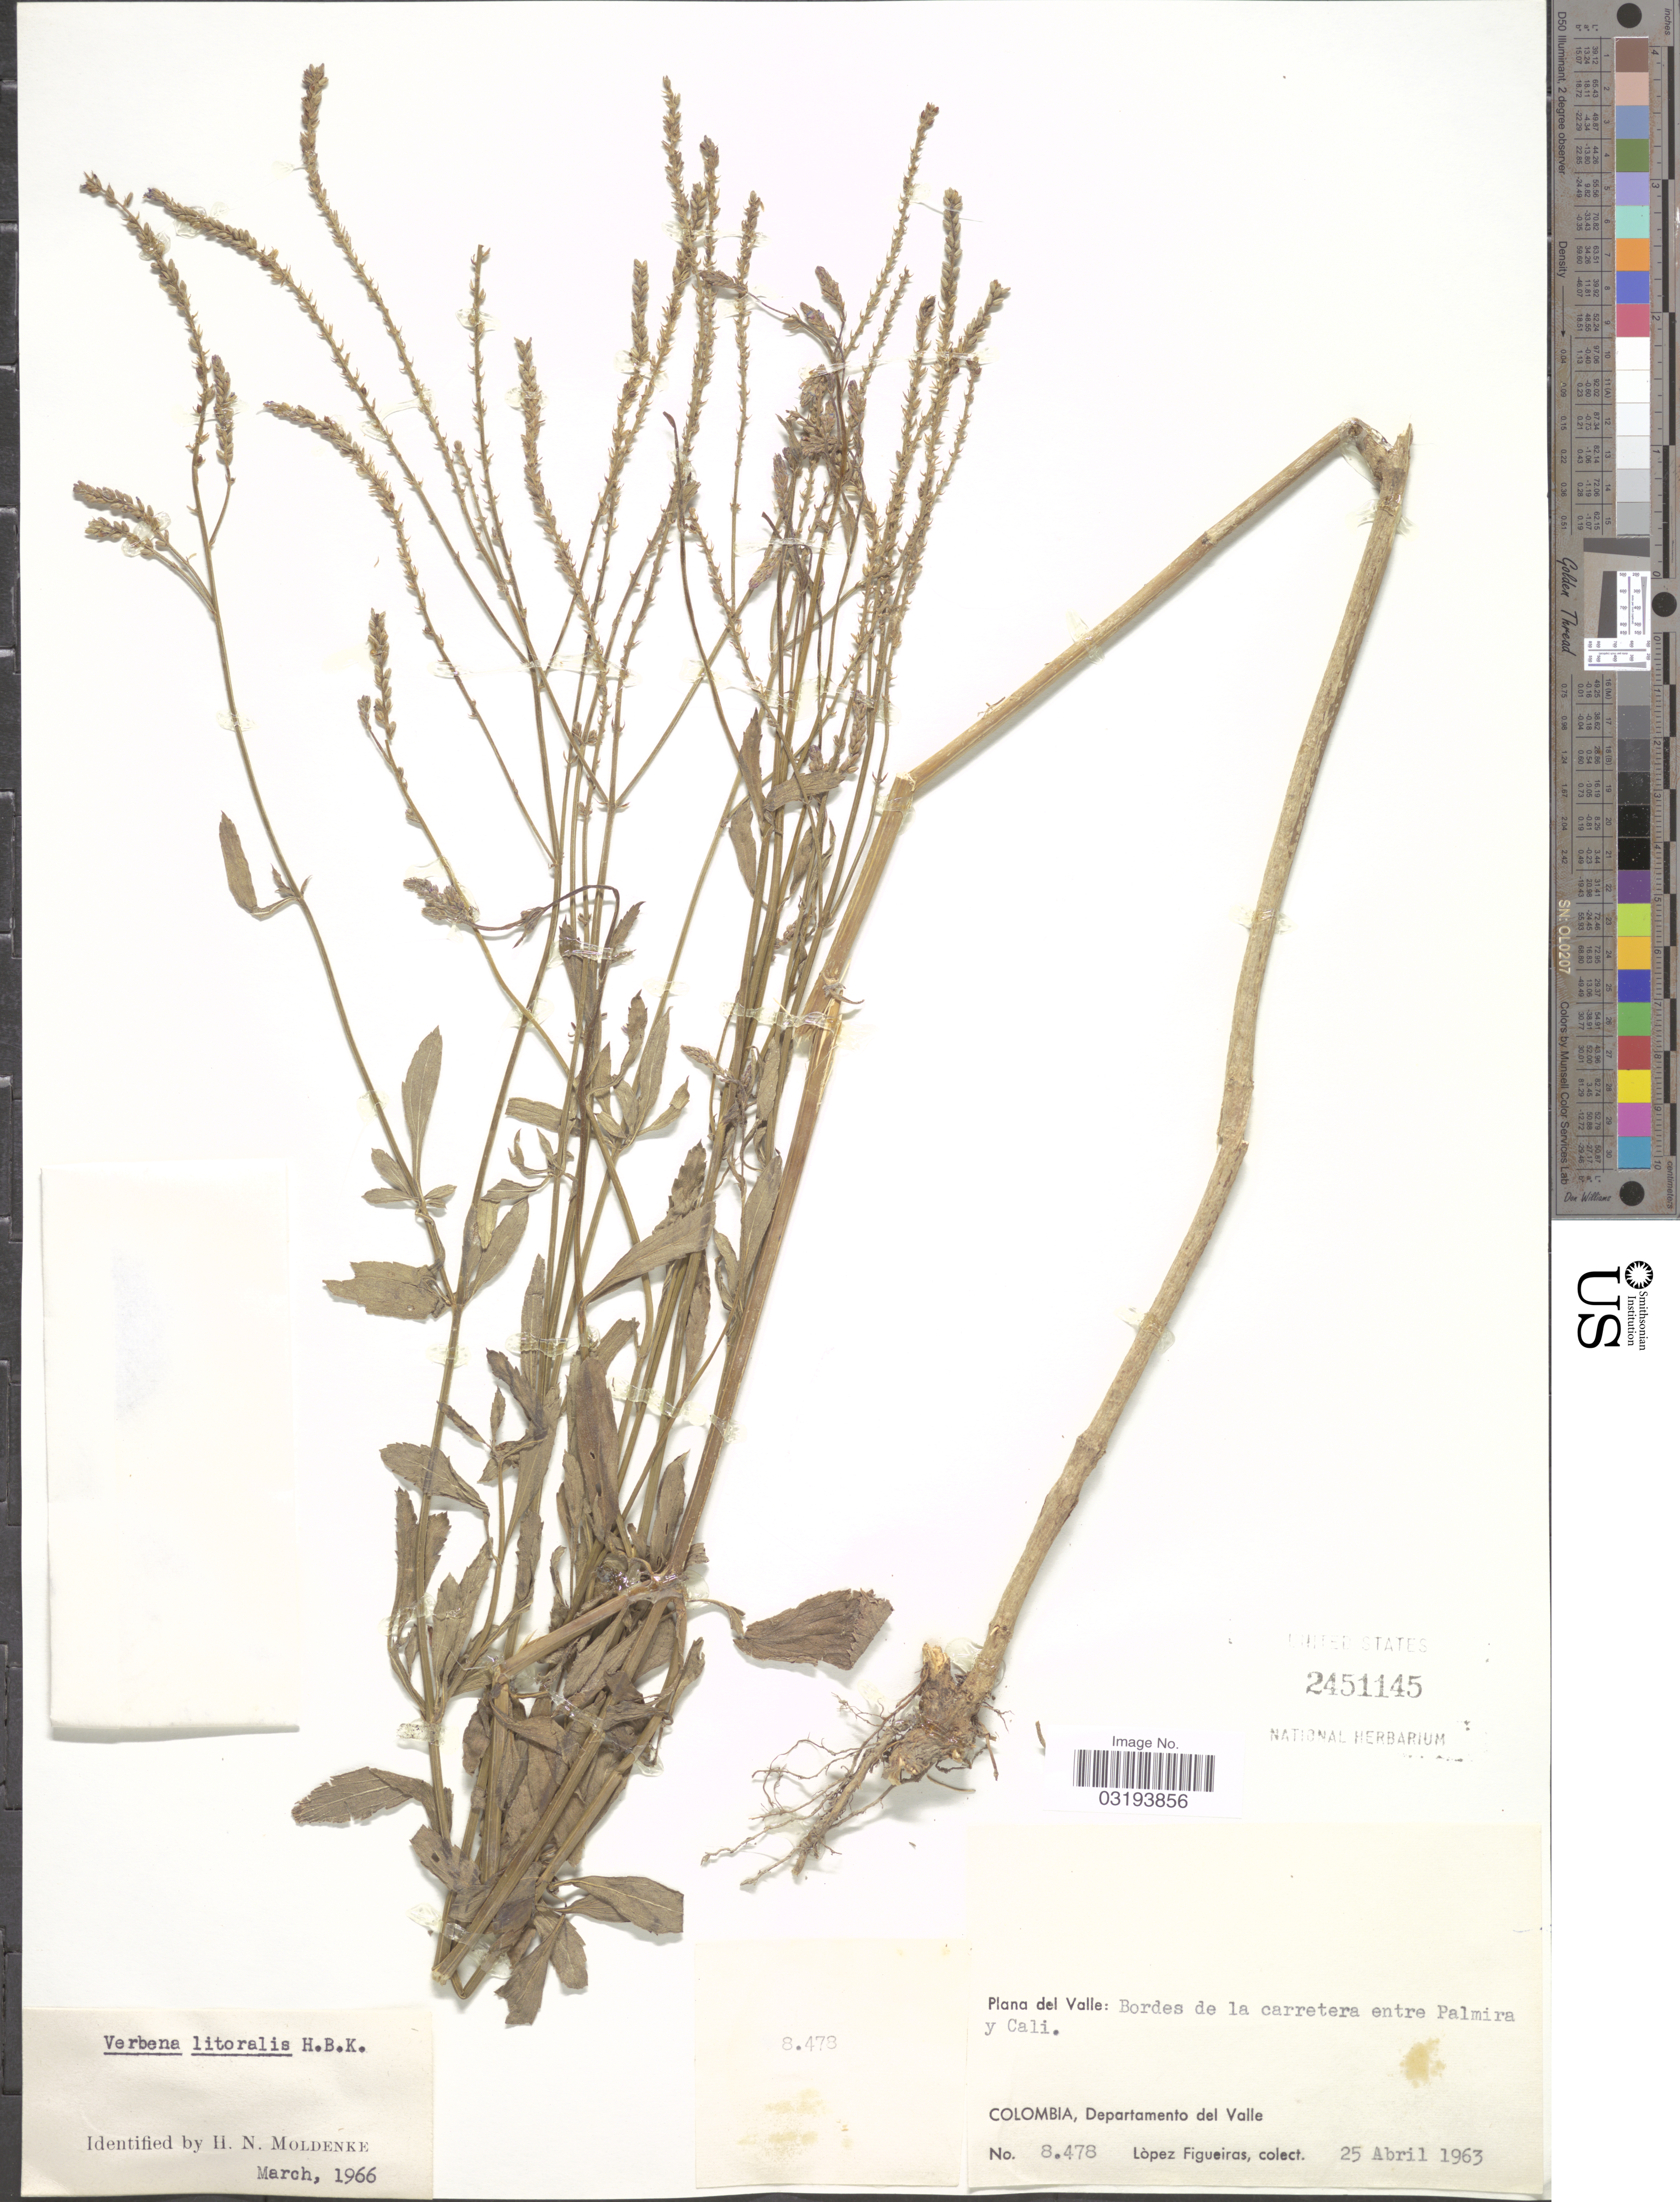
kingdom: Plantae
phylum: Tracheophyta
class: Magnoliopsida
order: Lamiales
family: Verbenaceae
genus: Verbena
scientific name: Verbena litoralis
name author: Kunth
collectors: M. López Figueiras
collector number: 8478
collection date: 1963-04-25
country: Colombia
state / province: Valle del Cauca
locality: Plana del Valle: Bordes de la carretera entre Palmira y Cali. Departamento del Valle.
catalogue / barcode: US 2451145